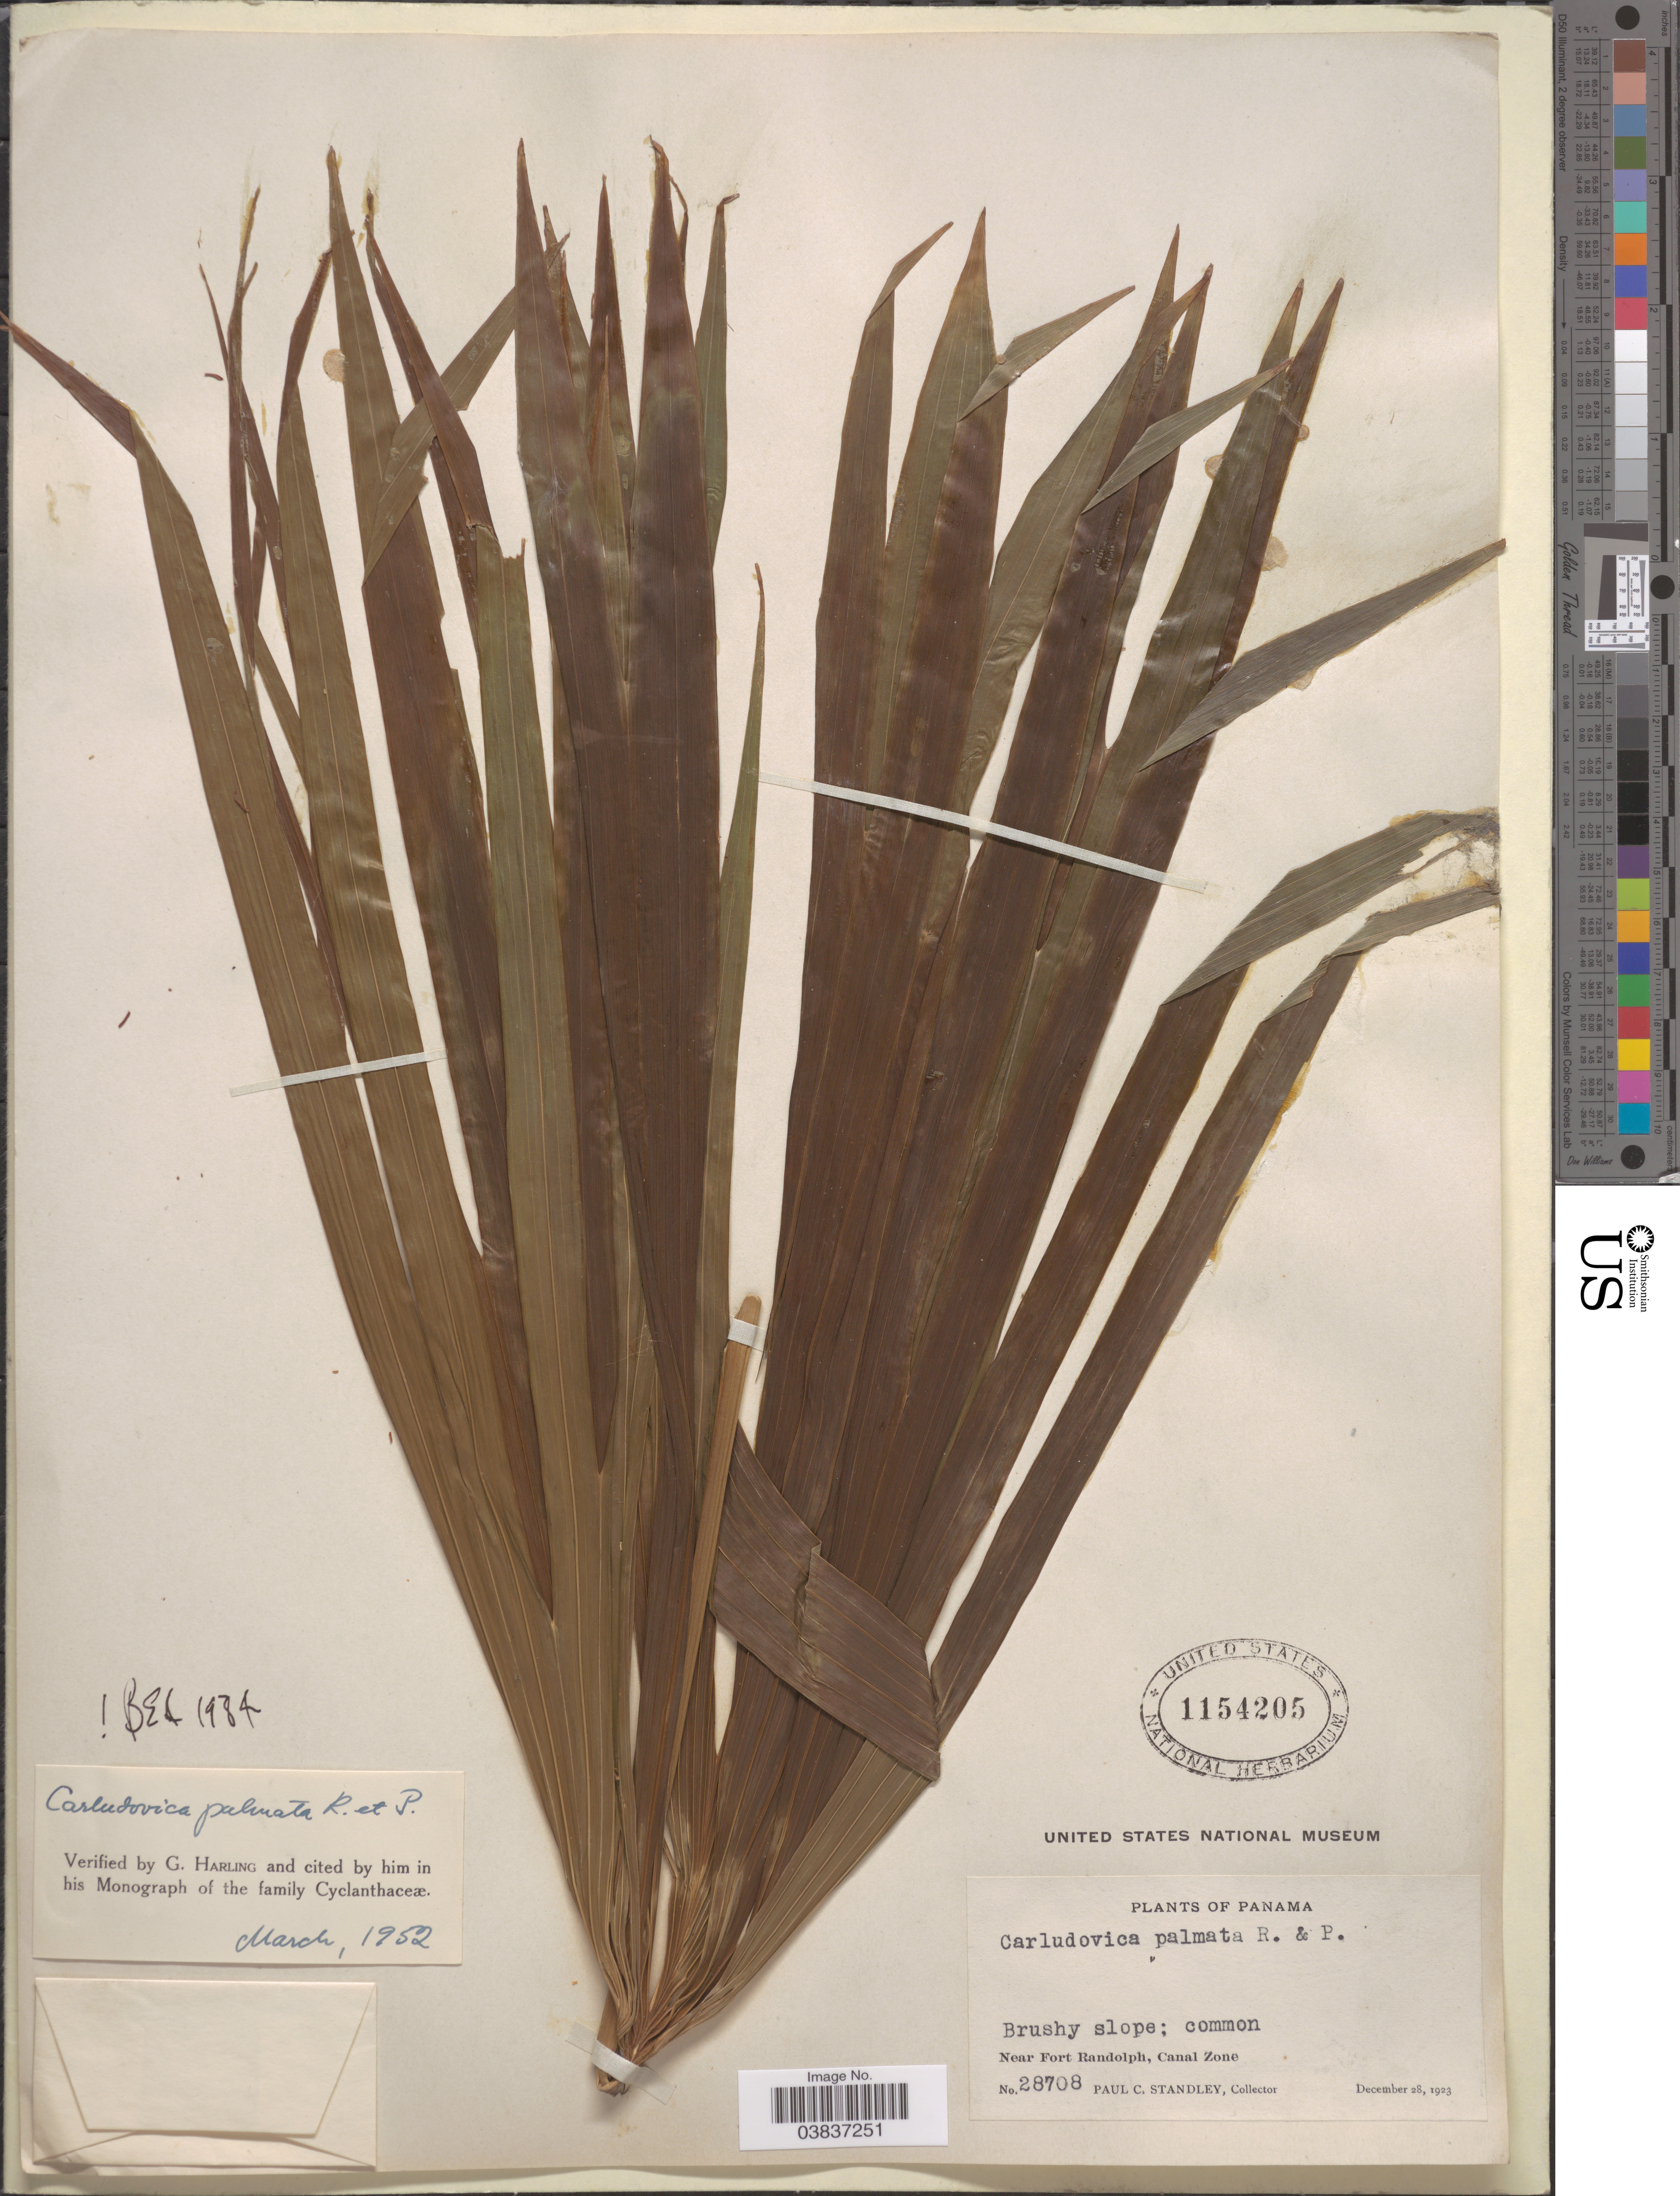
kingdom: Plantae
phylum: Tracheophyta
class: Liliopsida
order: Pandanales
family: Cyclanthaceae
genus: Carludovica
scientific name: Carludovica palmata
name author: Ruiz & Pav.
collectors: P. C. Standley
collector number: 28708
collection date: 1923-12-28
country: Panama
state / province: Colón / Panamá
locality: Near Fort Randolph, Canal Zone.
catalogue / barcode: US 1154205